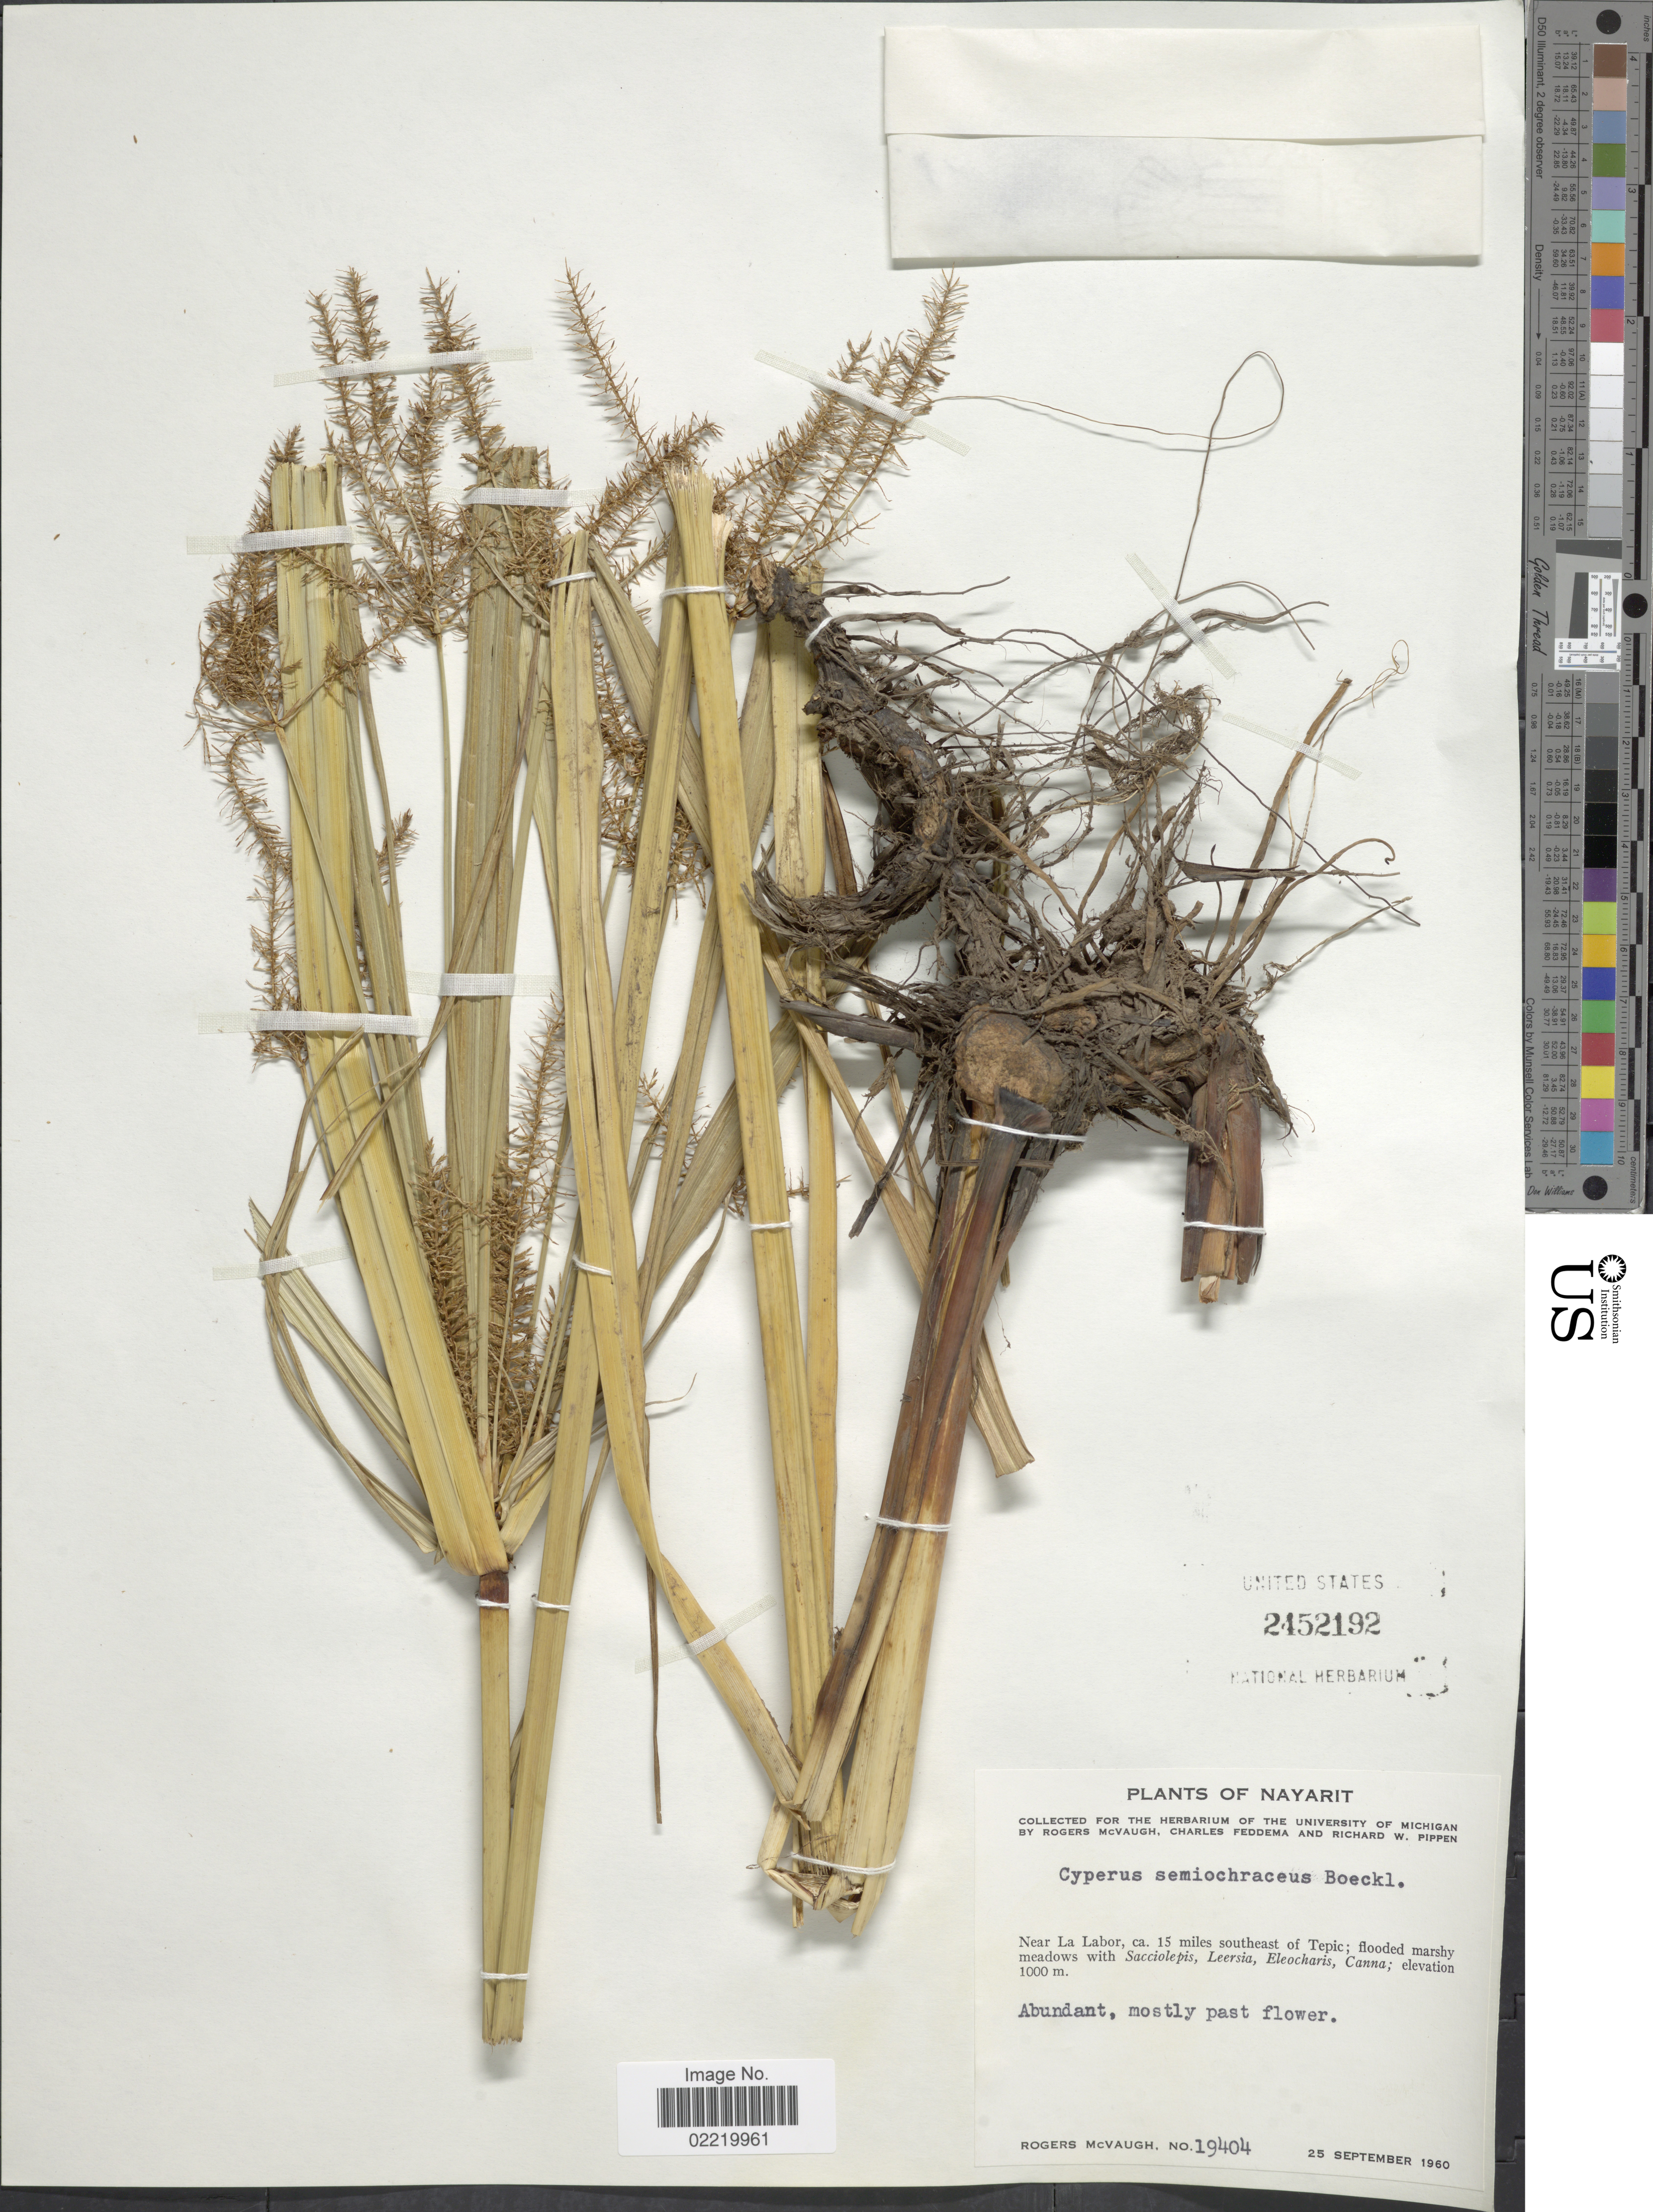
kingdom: Plantae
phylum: Tracheophyta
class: Liliopsida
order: Poales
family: Cyperaceae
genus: Cyperus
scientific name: Cyperus semiochraceus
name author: Boeckeler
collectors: R. McVaugh, C. Feddema & R. W. Pippen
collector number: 19404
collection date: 1960-09-25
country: Mexico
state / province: Nayarit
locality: Near La Labor, ca. 15 miles southeast of Tepic; flooded marshy meadows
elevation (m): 1000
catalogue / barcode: US 2452192